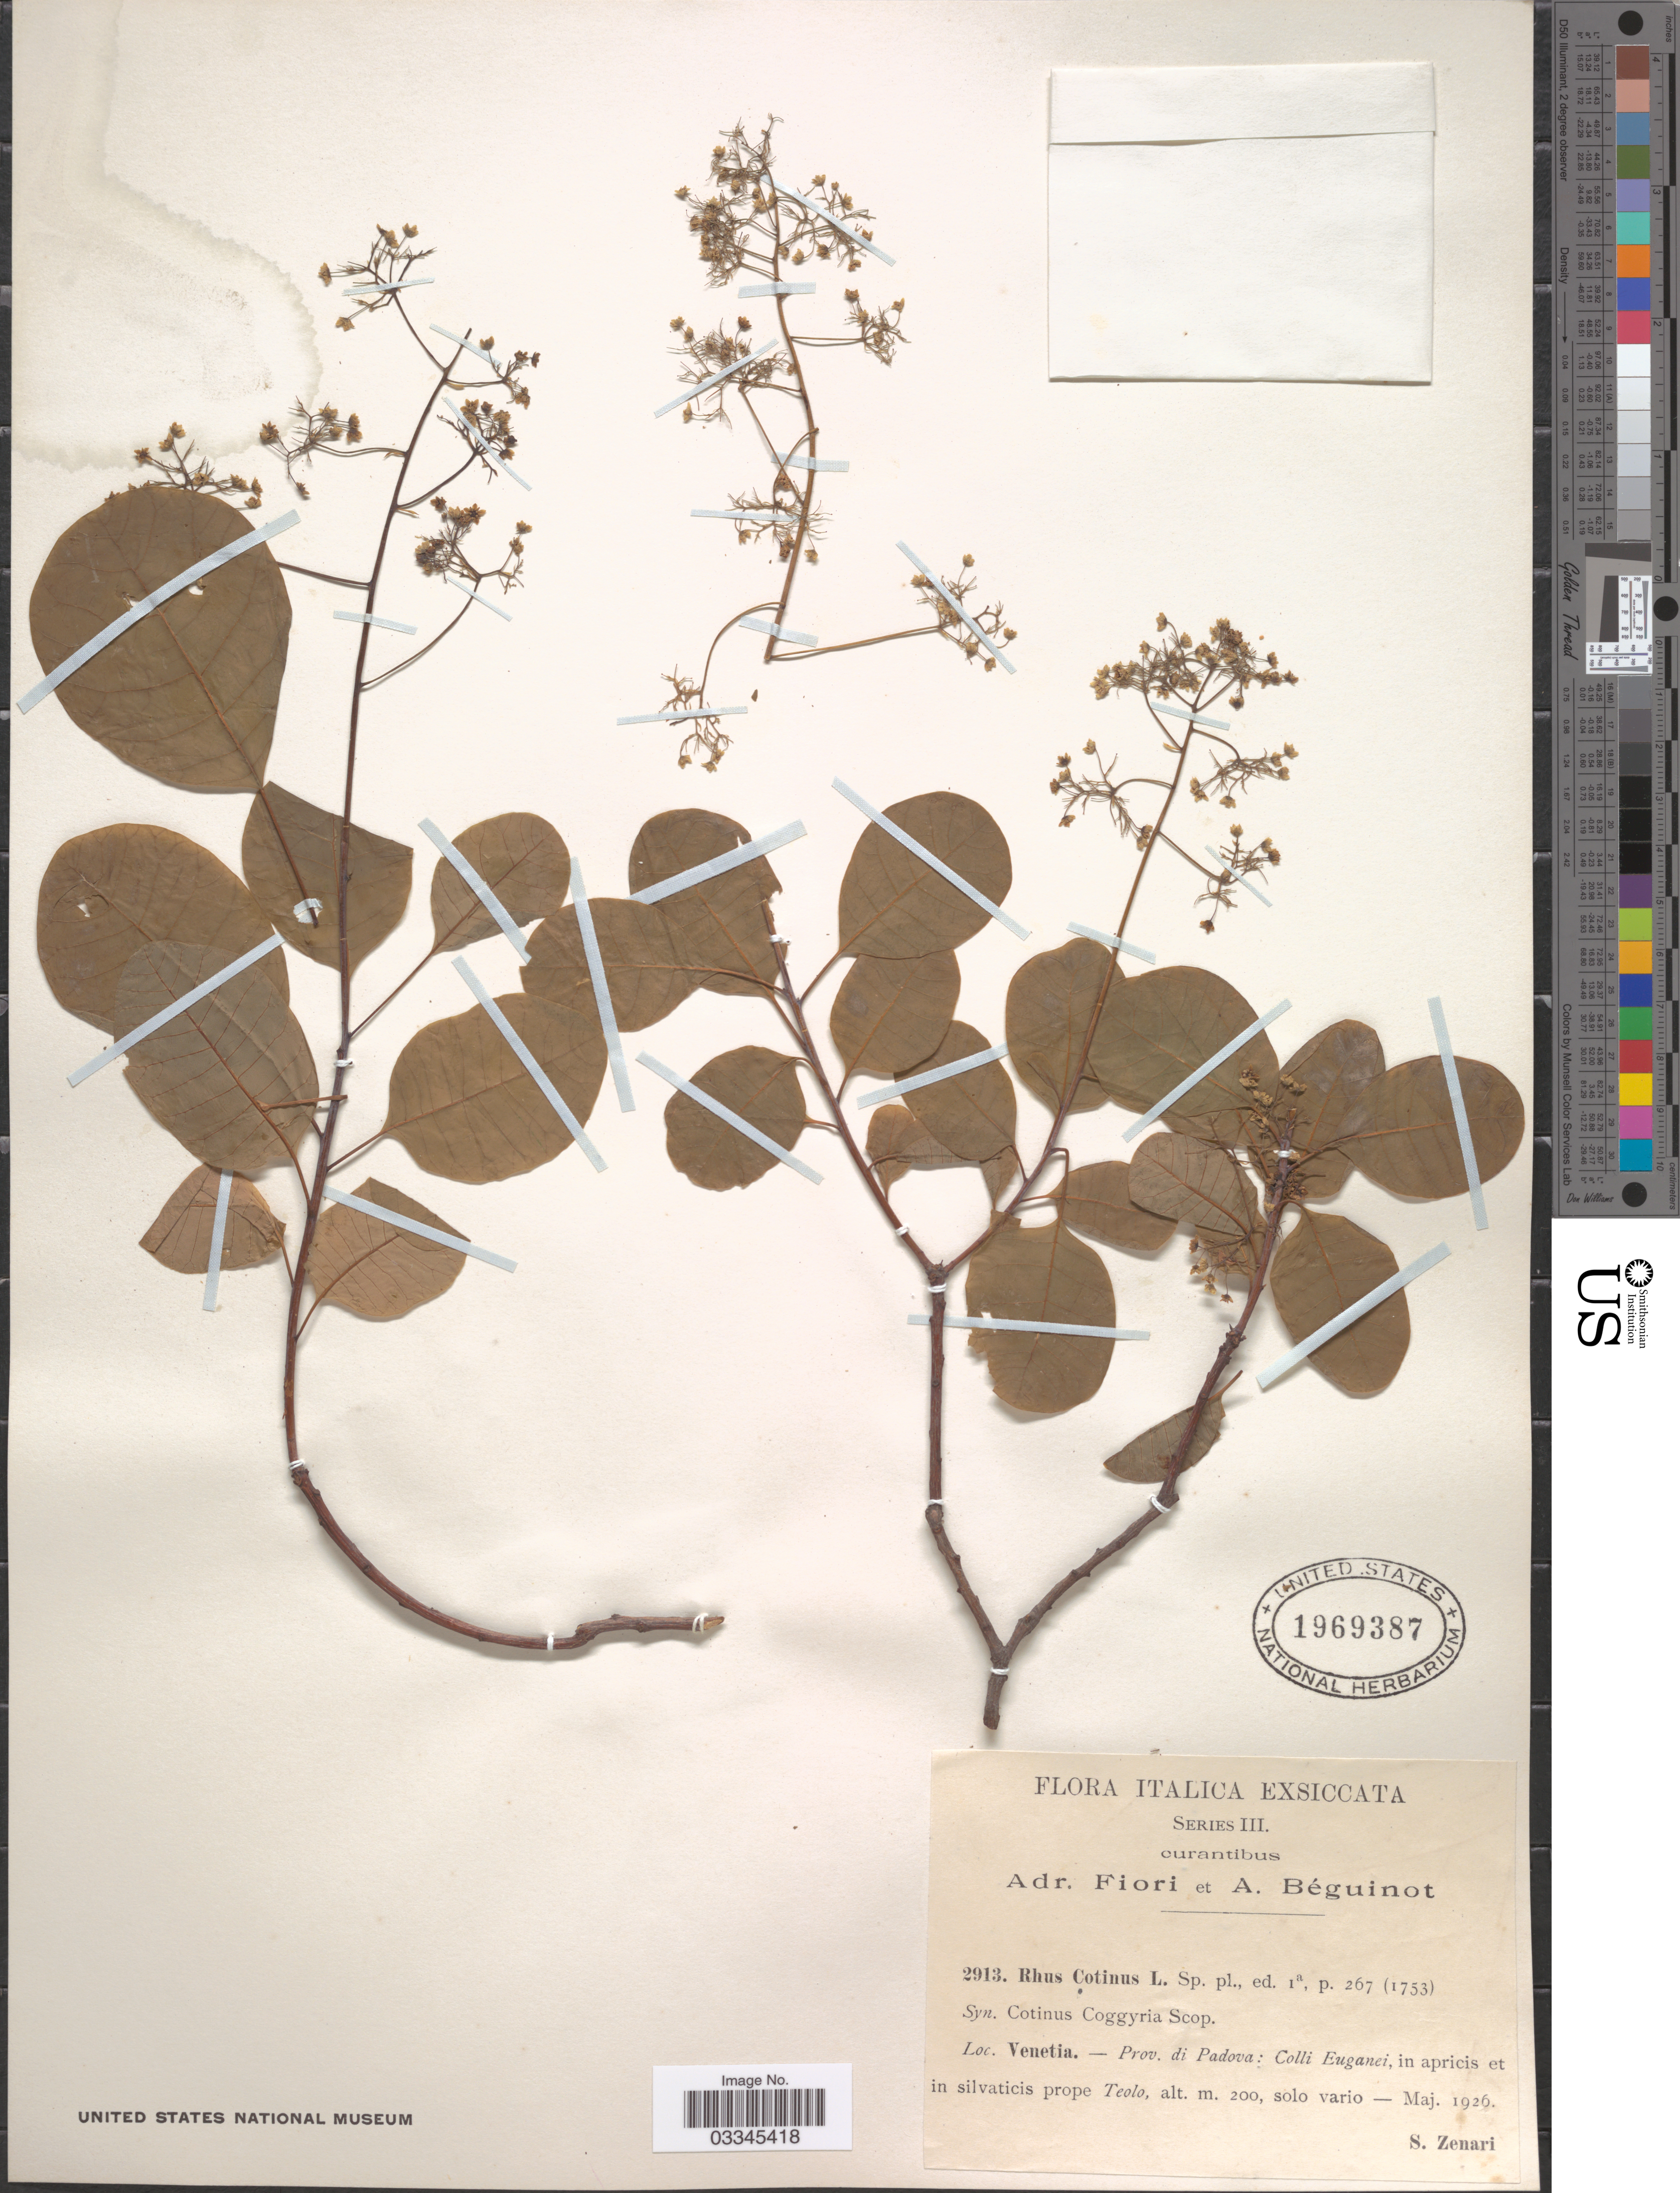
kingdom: Plantae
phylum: Tracheophyta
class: Magnoliopsida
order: Sapindales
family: Anacardiaceae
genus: Cotinus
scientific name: Cotinus coggygria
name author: Scop.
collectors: S. Zenari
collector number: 2913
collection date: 1926-05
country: Italy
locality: Venetia. Prov. di Padova: Colli Euganei, in apricis et in silvaticis prope Teolo.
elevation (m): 200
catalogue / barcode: US 1969387